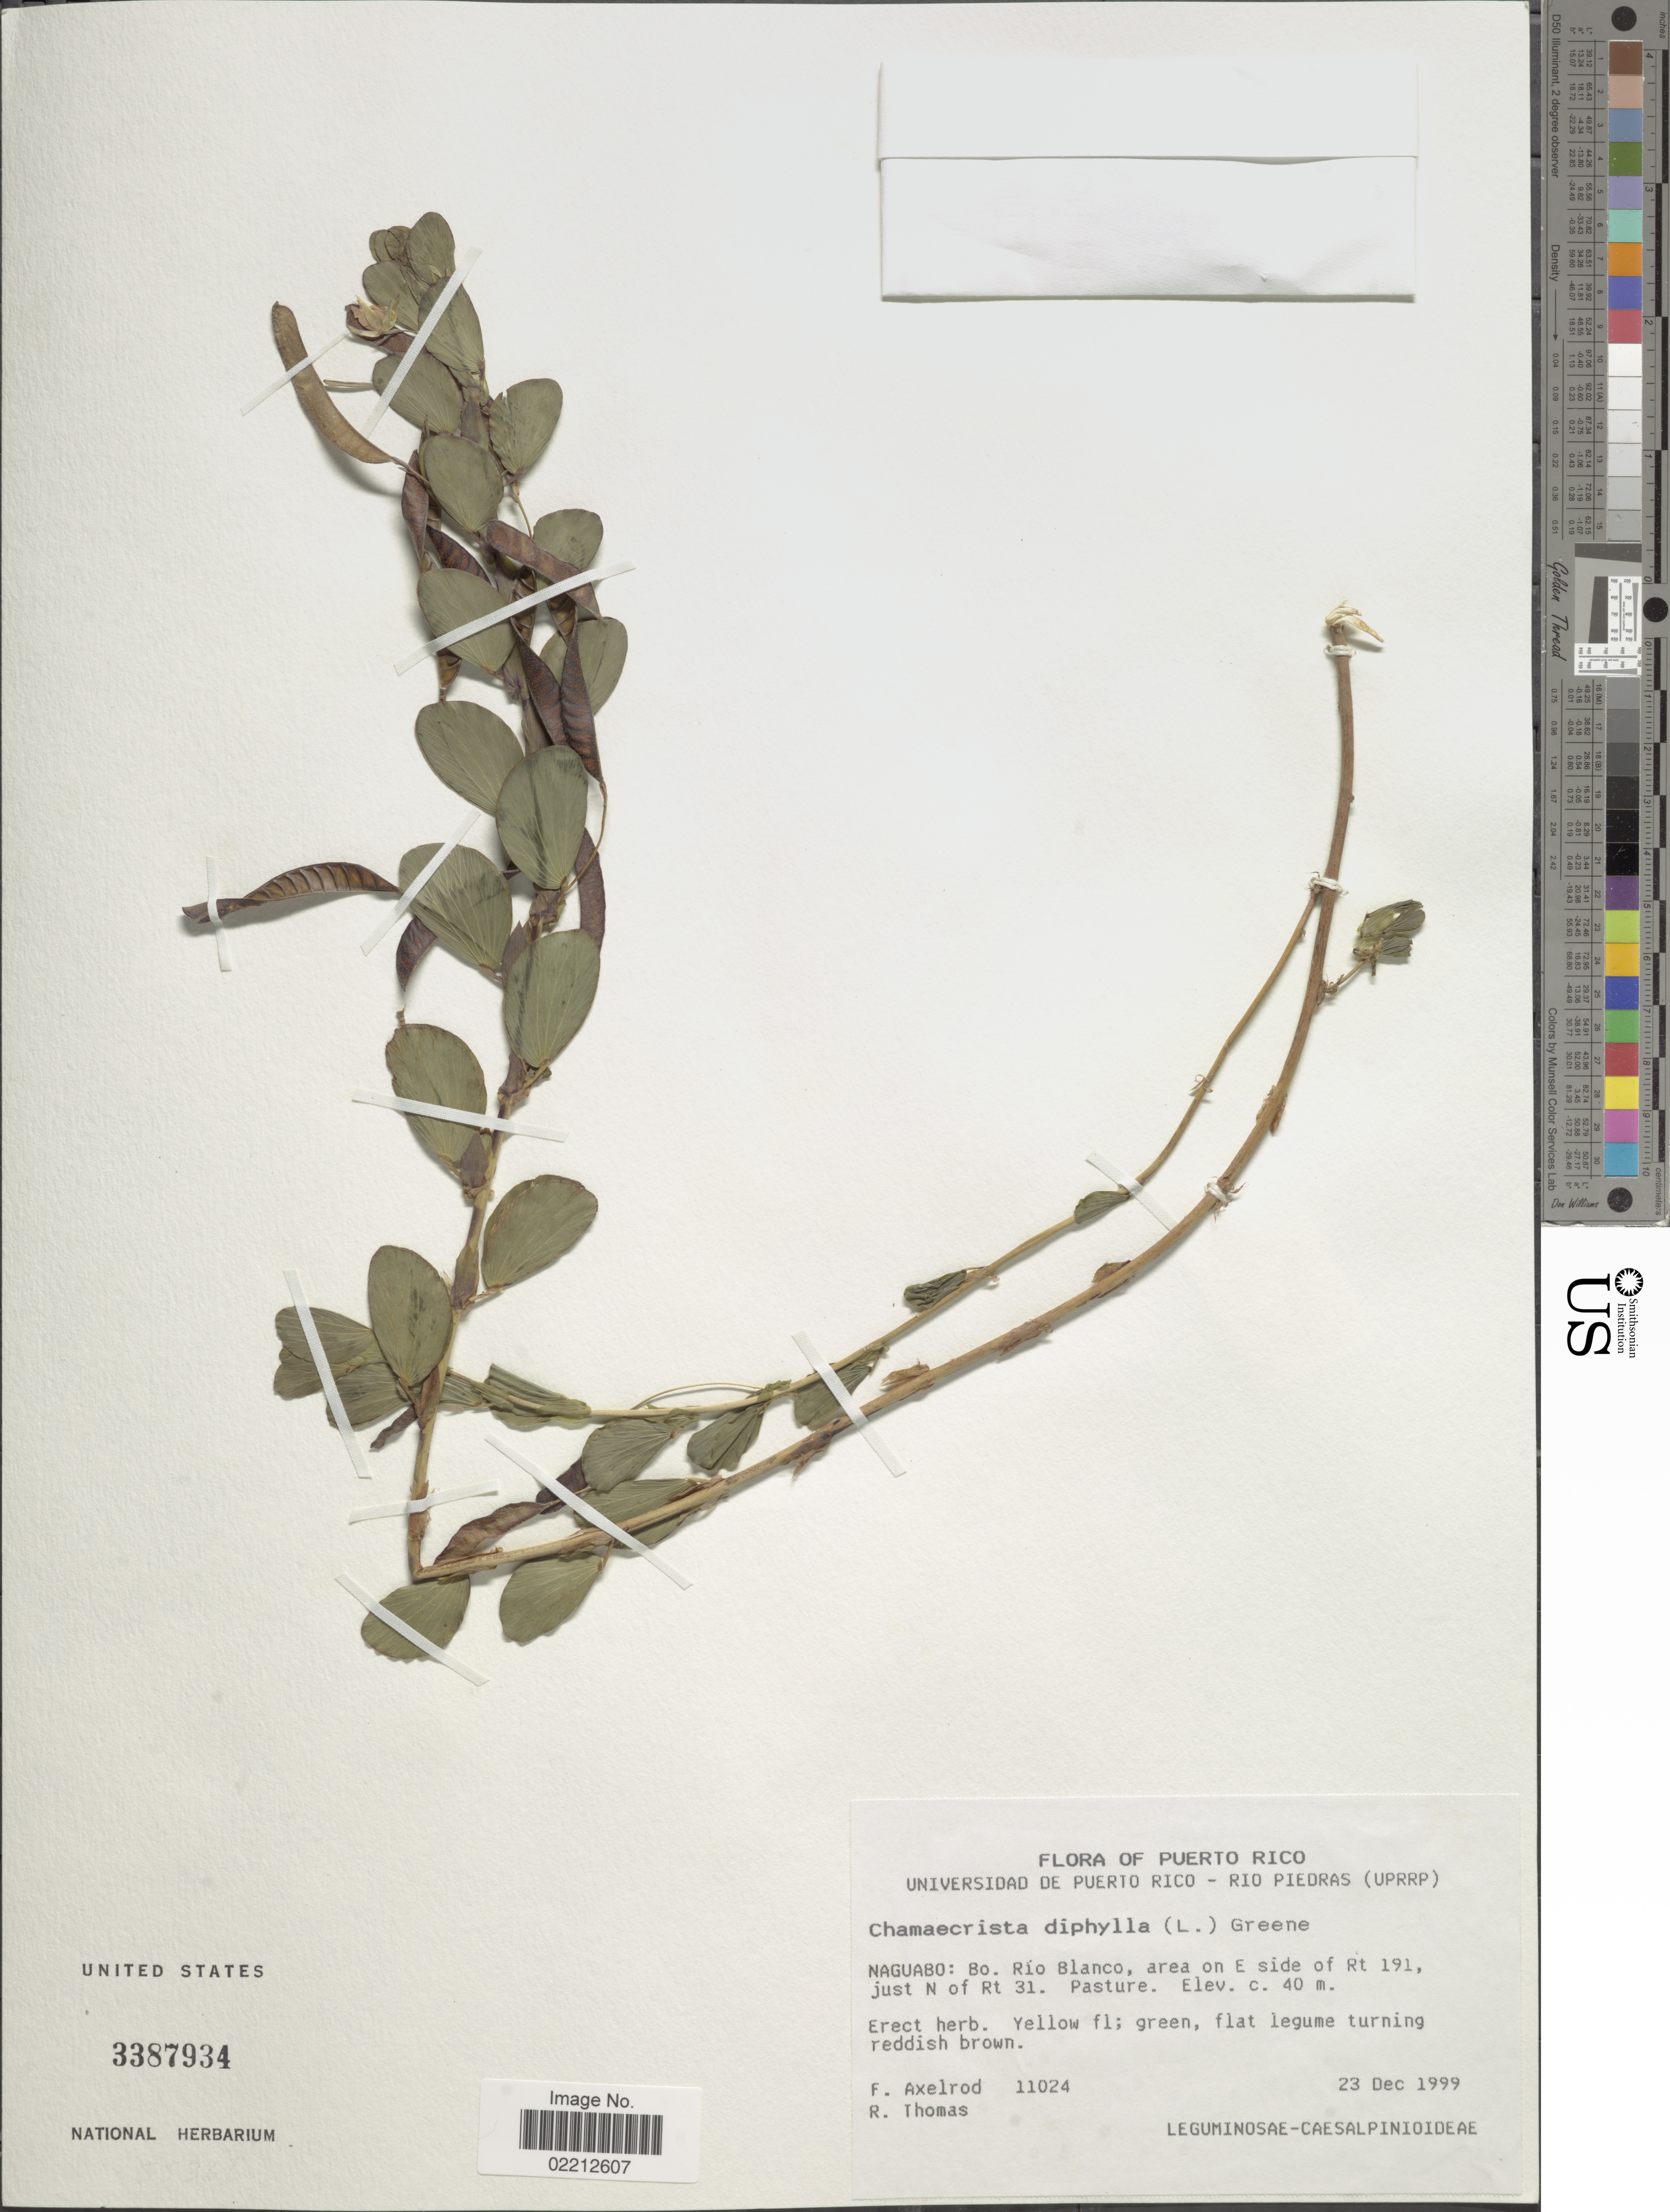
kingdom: Plantae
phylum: Tracheophyta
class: Magnoliopsida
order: Fabales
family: Fabaceae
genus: Chamaecrista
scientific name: Chamaecrista diphylla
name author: (L.) Greene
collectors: F. Axelrod & R. Thomas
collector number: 11024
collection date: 1999-12-23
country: Puerto Rico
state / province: Naguabo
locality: Bo. Rio Blanco, area on E side of Rt. 191, just N of Rt. 31.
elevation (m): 40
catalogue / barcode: US 3387934